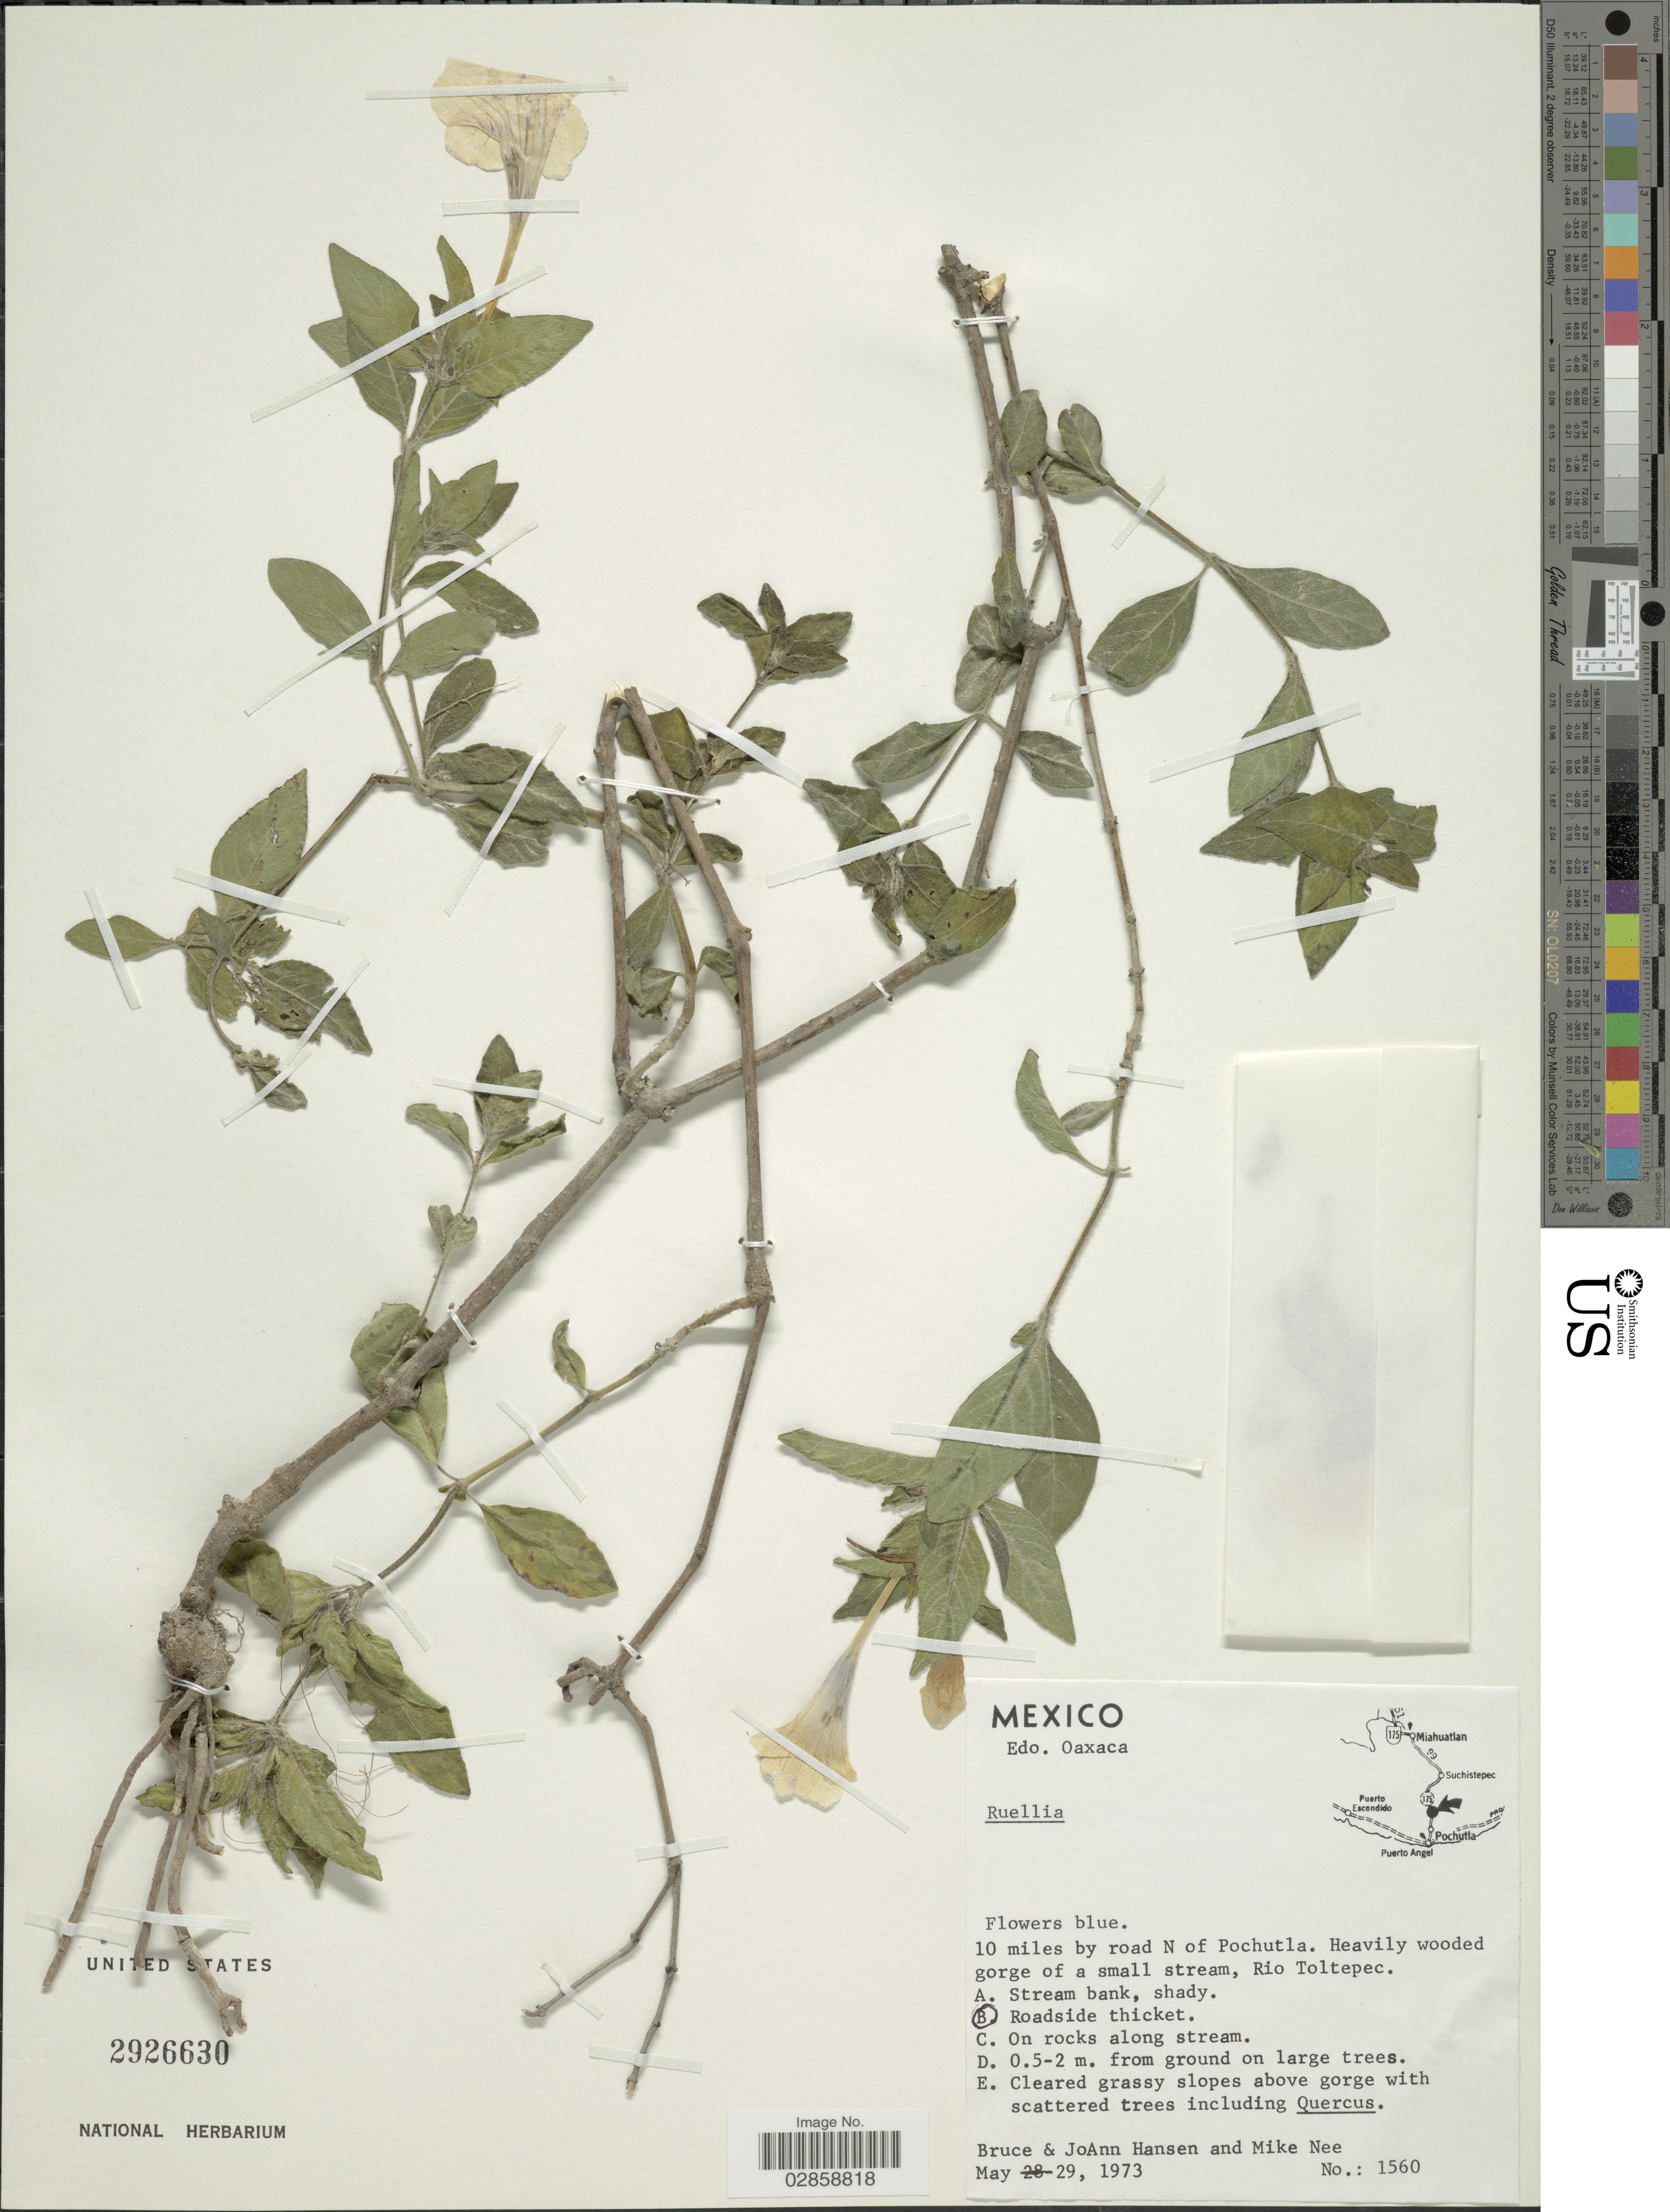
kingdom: Plantae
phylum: Tracheophyta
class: Magnoliopsida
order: Lamiales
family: Acanthaceae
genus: Ruellia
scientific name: Ruellia sp.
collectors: B. Hansen, J. Hansen & M. Nee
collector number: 1560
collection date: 1973-05-29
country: Mexico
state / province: Oaxaca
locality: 10 miles by road N of Pochutla. Rio Toltepec.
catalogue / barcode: US 2926630